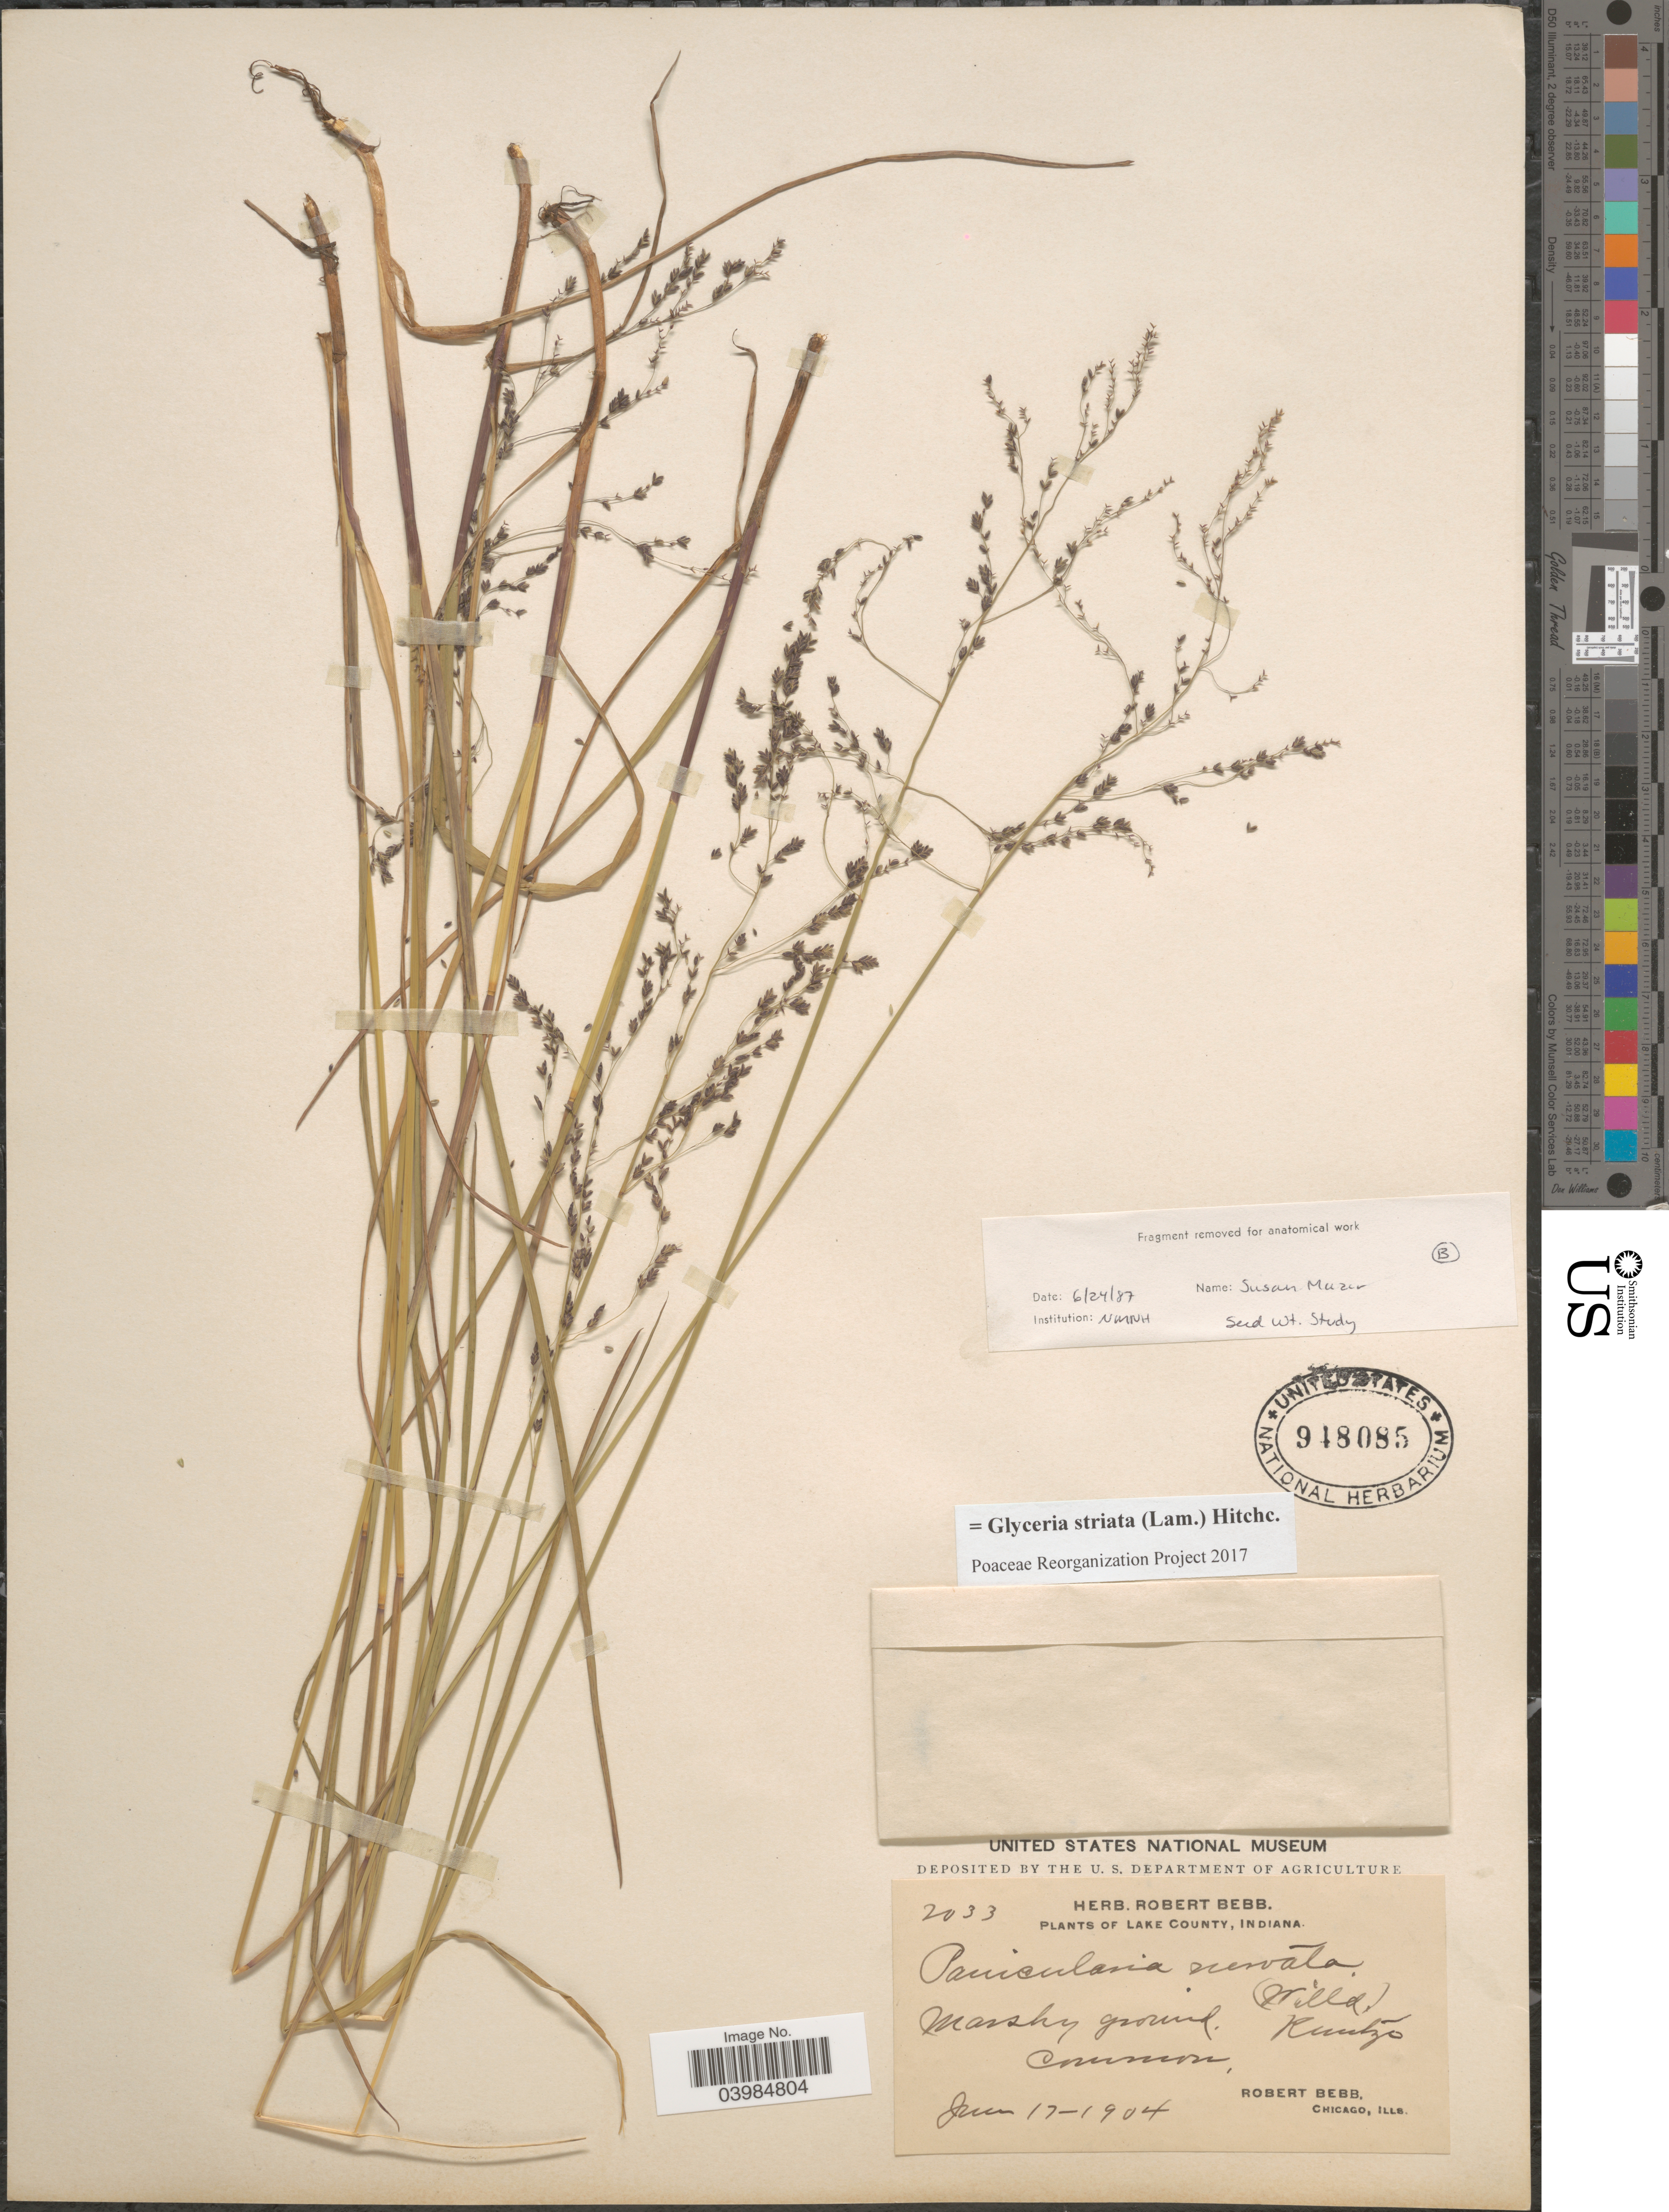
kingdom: Plantae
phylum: Tracheophyta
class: Liliopsida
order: Poales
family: Poaceae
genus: Glyceria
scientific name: Glyceria striata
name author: (Lam.) Hitchc.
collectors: R. Bebb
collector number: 2033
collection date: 1904-06-17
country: United States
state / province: Indiana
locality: Lake County.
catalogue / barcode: US 948085